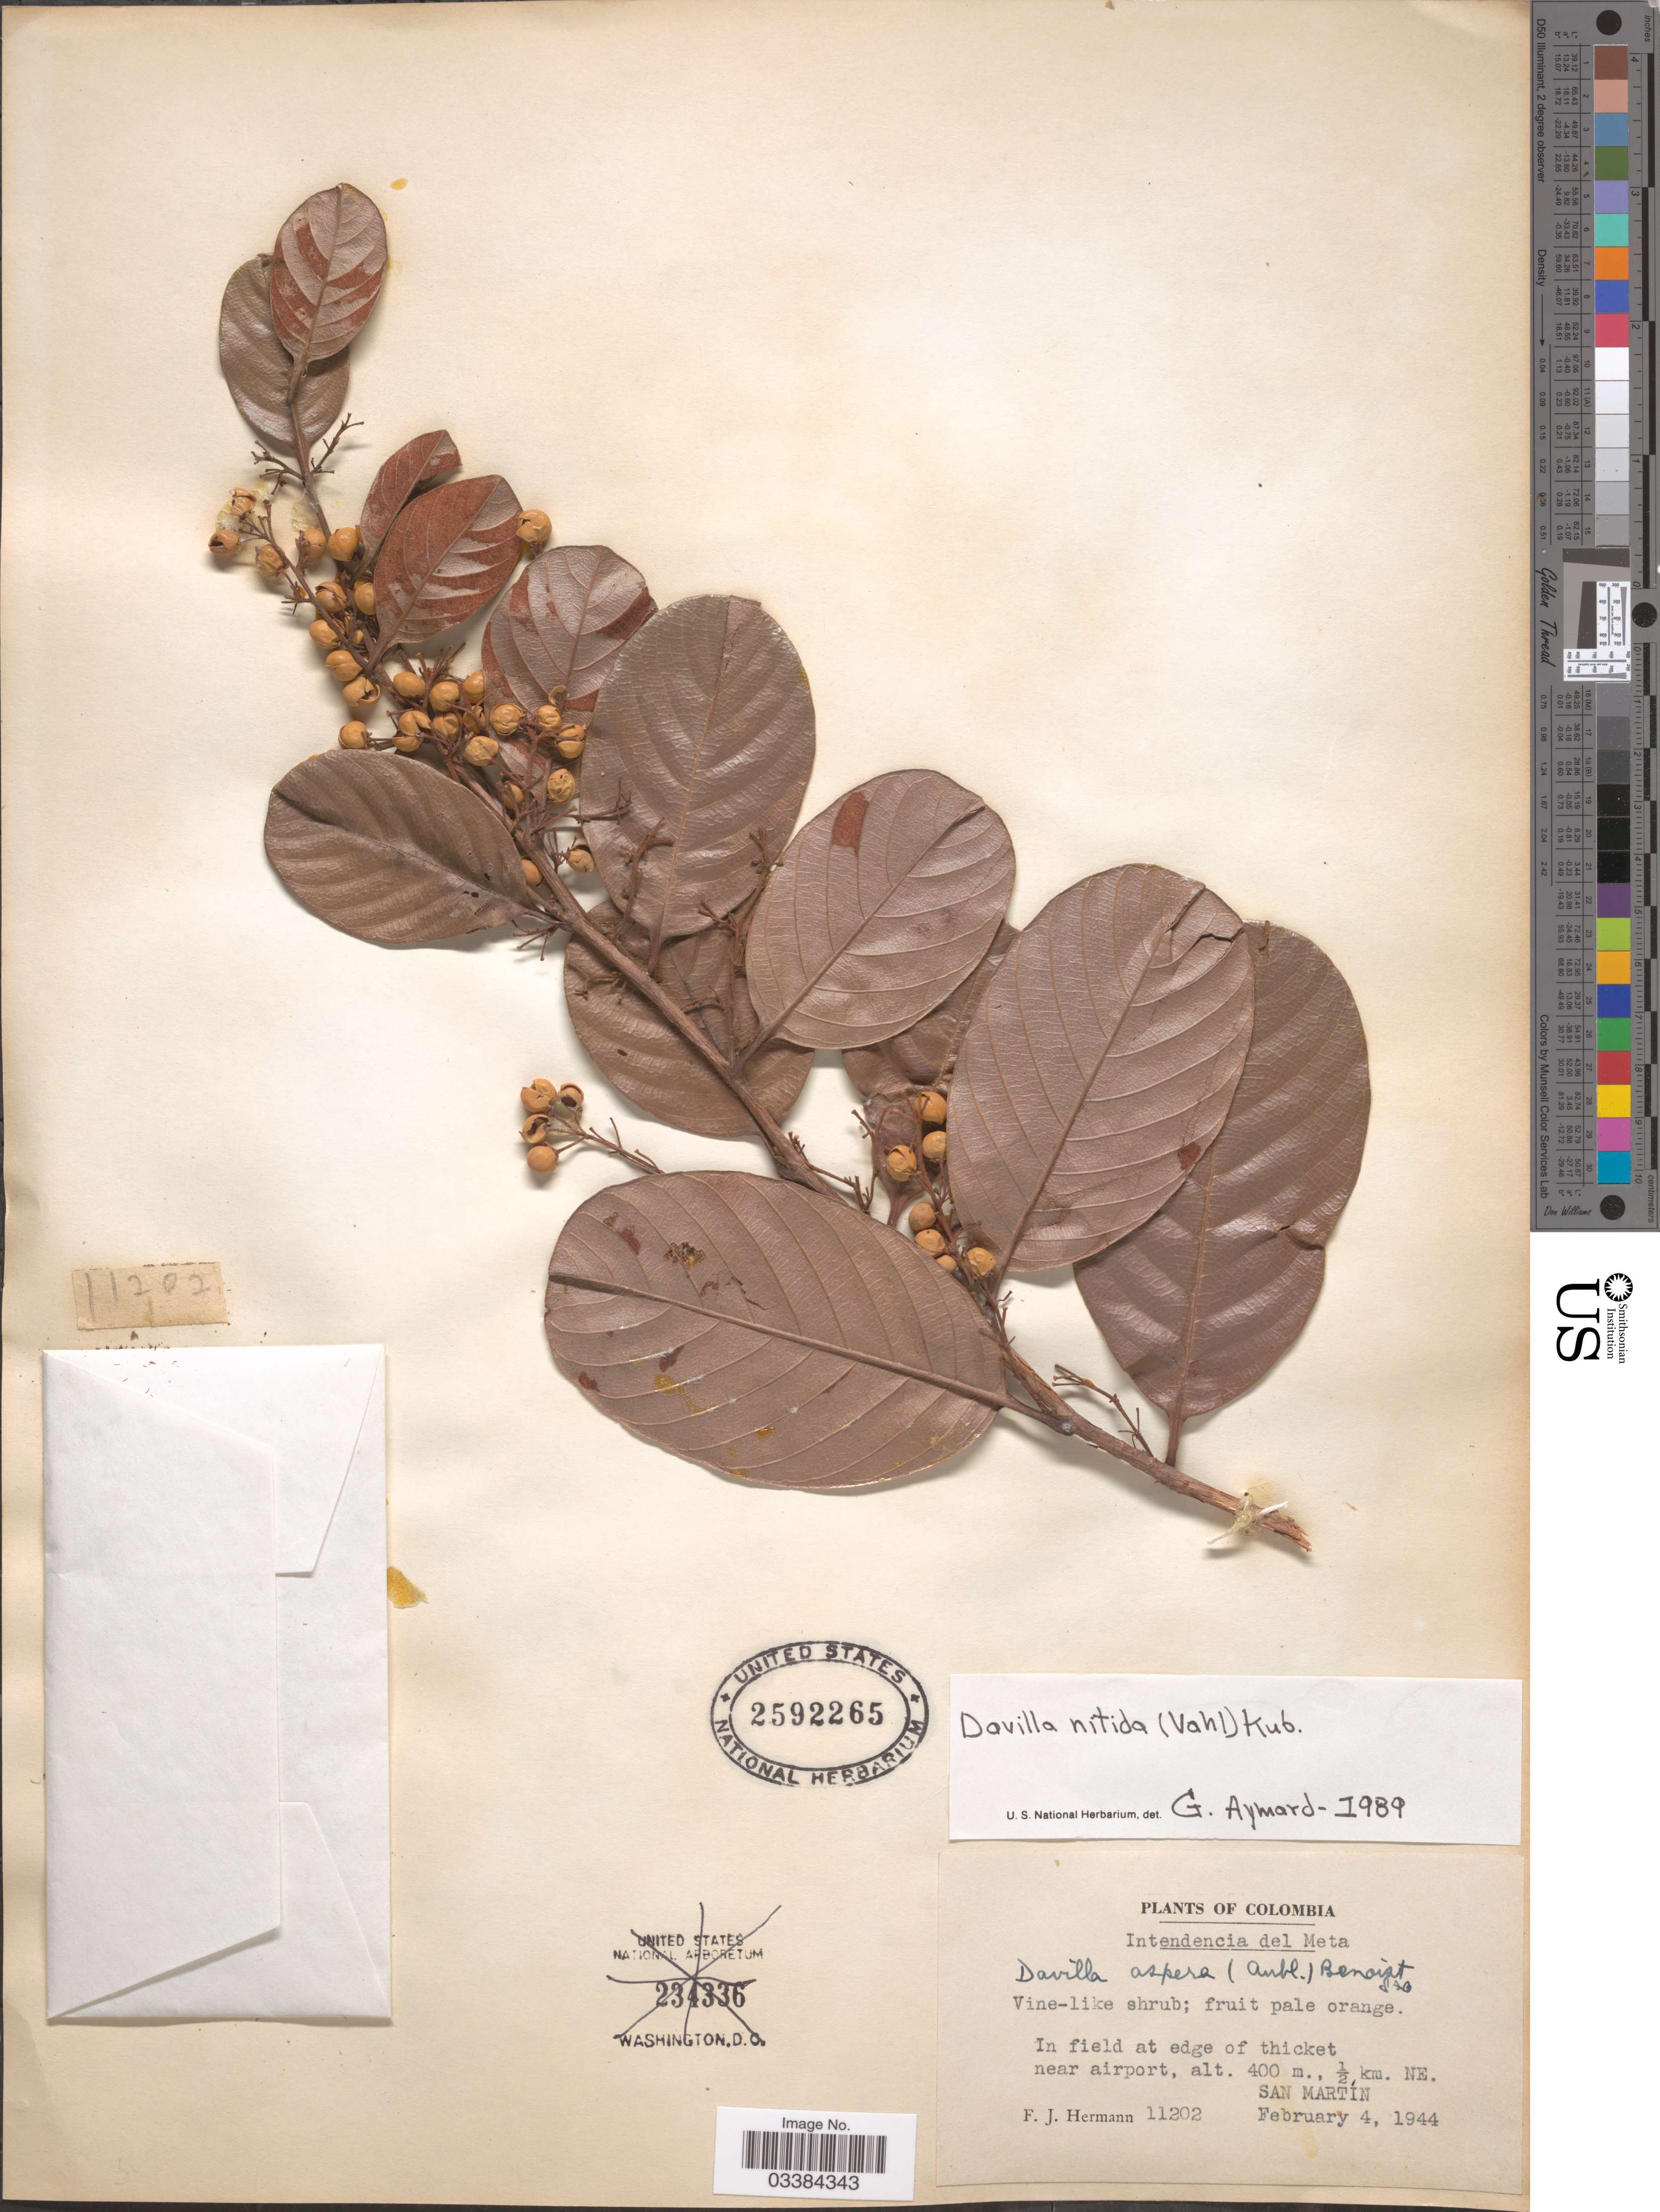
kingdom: Plantae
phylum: Tracheophyta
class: Magnoliopsida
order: Dilleniales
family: Dilleniaceae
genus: Davilla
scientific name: Davilla nitida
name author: (Vahl) Kubitzki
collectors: F. J. Hermann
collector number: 11202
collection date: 1944-02-04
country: Colombia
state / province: Meta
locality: Intendencia del Meta, In field at edge of thicket near airport. ½ km. NE. San Martin.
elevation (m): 400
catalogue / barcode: US 2592265